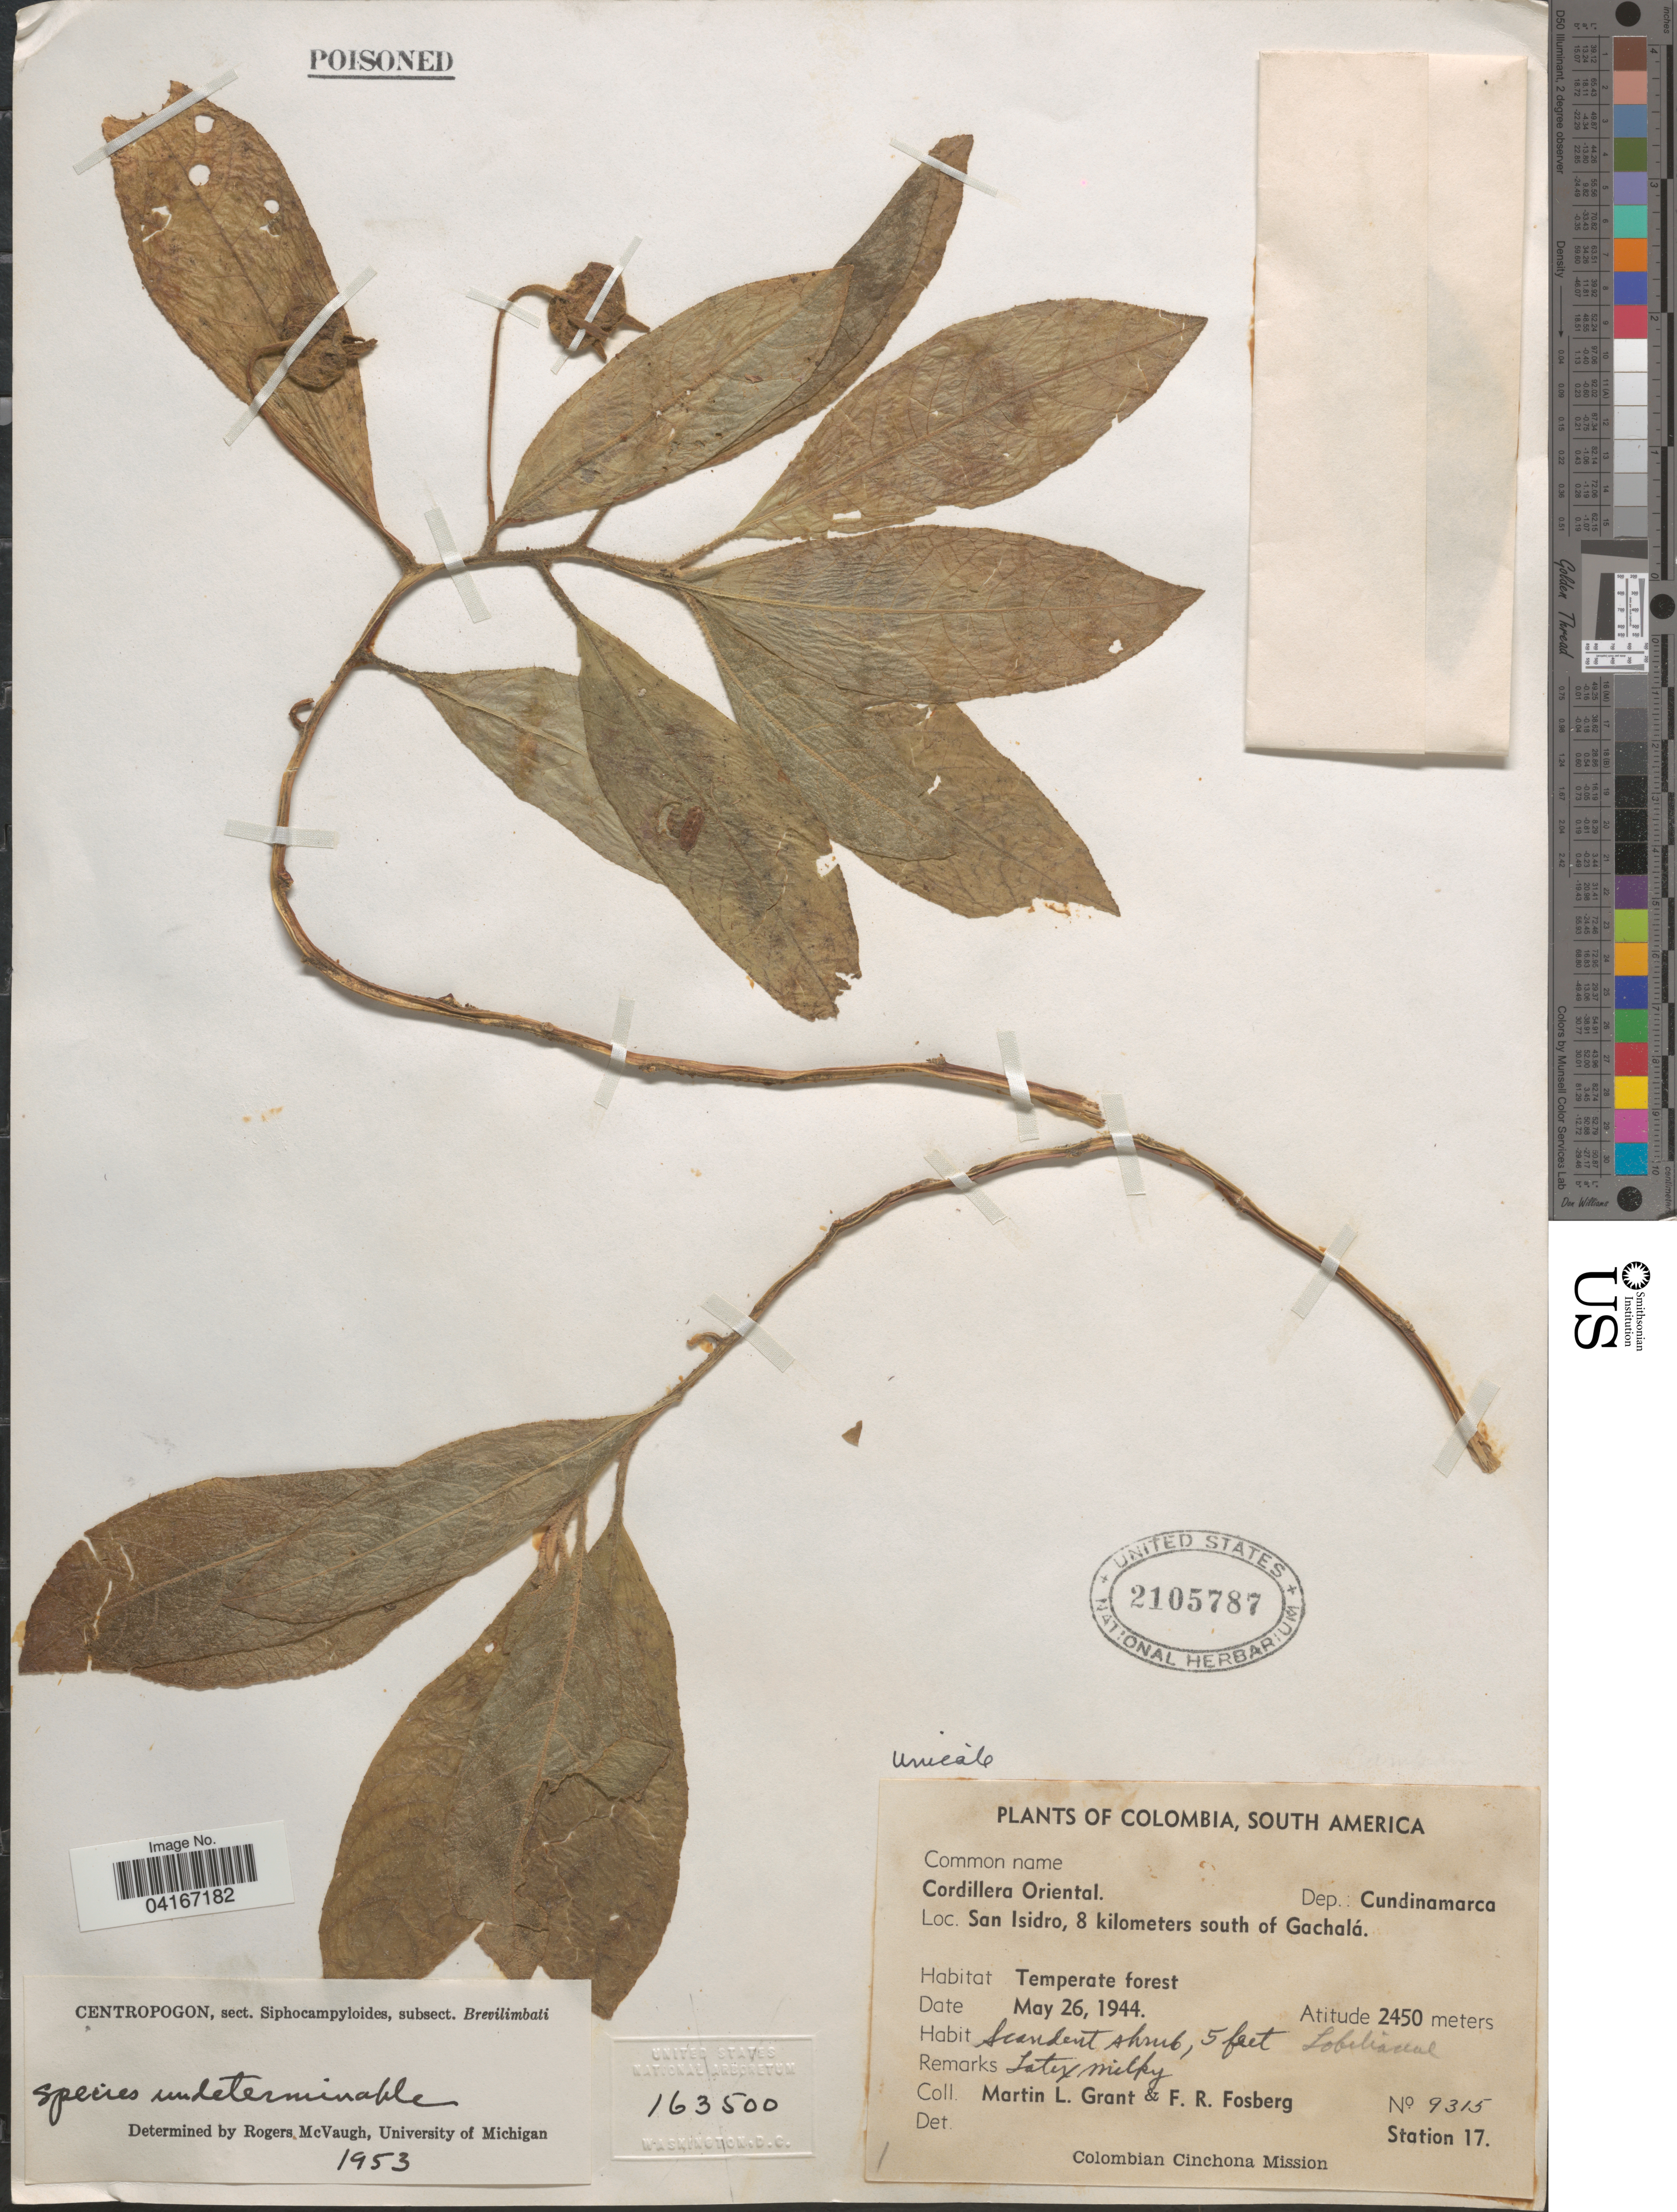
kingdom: Plantae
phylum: Tracheophyta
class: Magnoliopsida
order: Asterales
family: Campanulaceae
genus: Centropogon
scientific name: Centropogon sp.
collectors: M. L. Grant & F. R. Fosberg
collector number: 9315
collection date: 1944-05-26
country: Colombia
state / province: Cundinamarca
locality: Cordillera Oriental. Dep.: Cundinamarca. San Isidro, 8 kilometers south of Gachalá. Colombian Cinchona Mission. Station 17.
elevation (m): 2450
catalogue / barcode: US 2105787